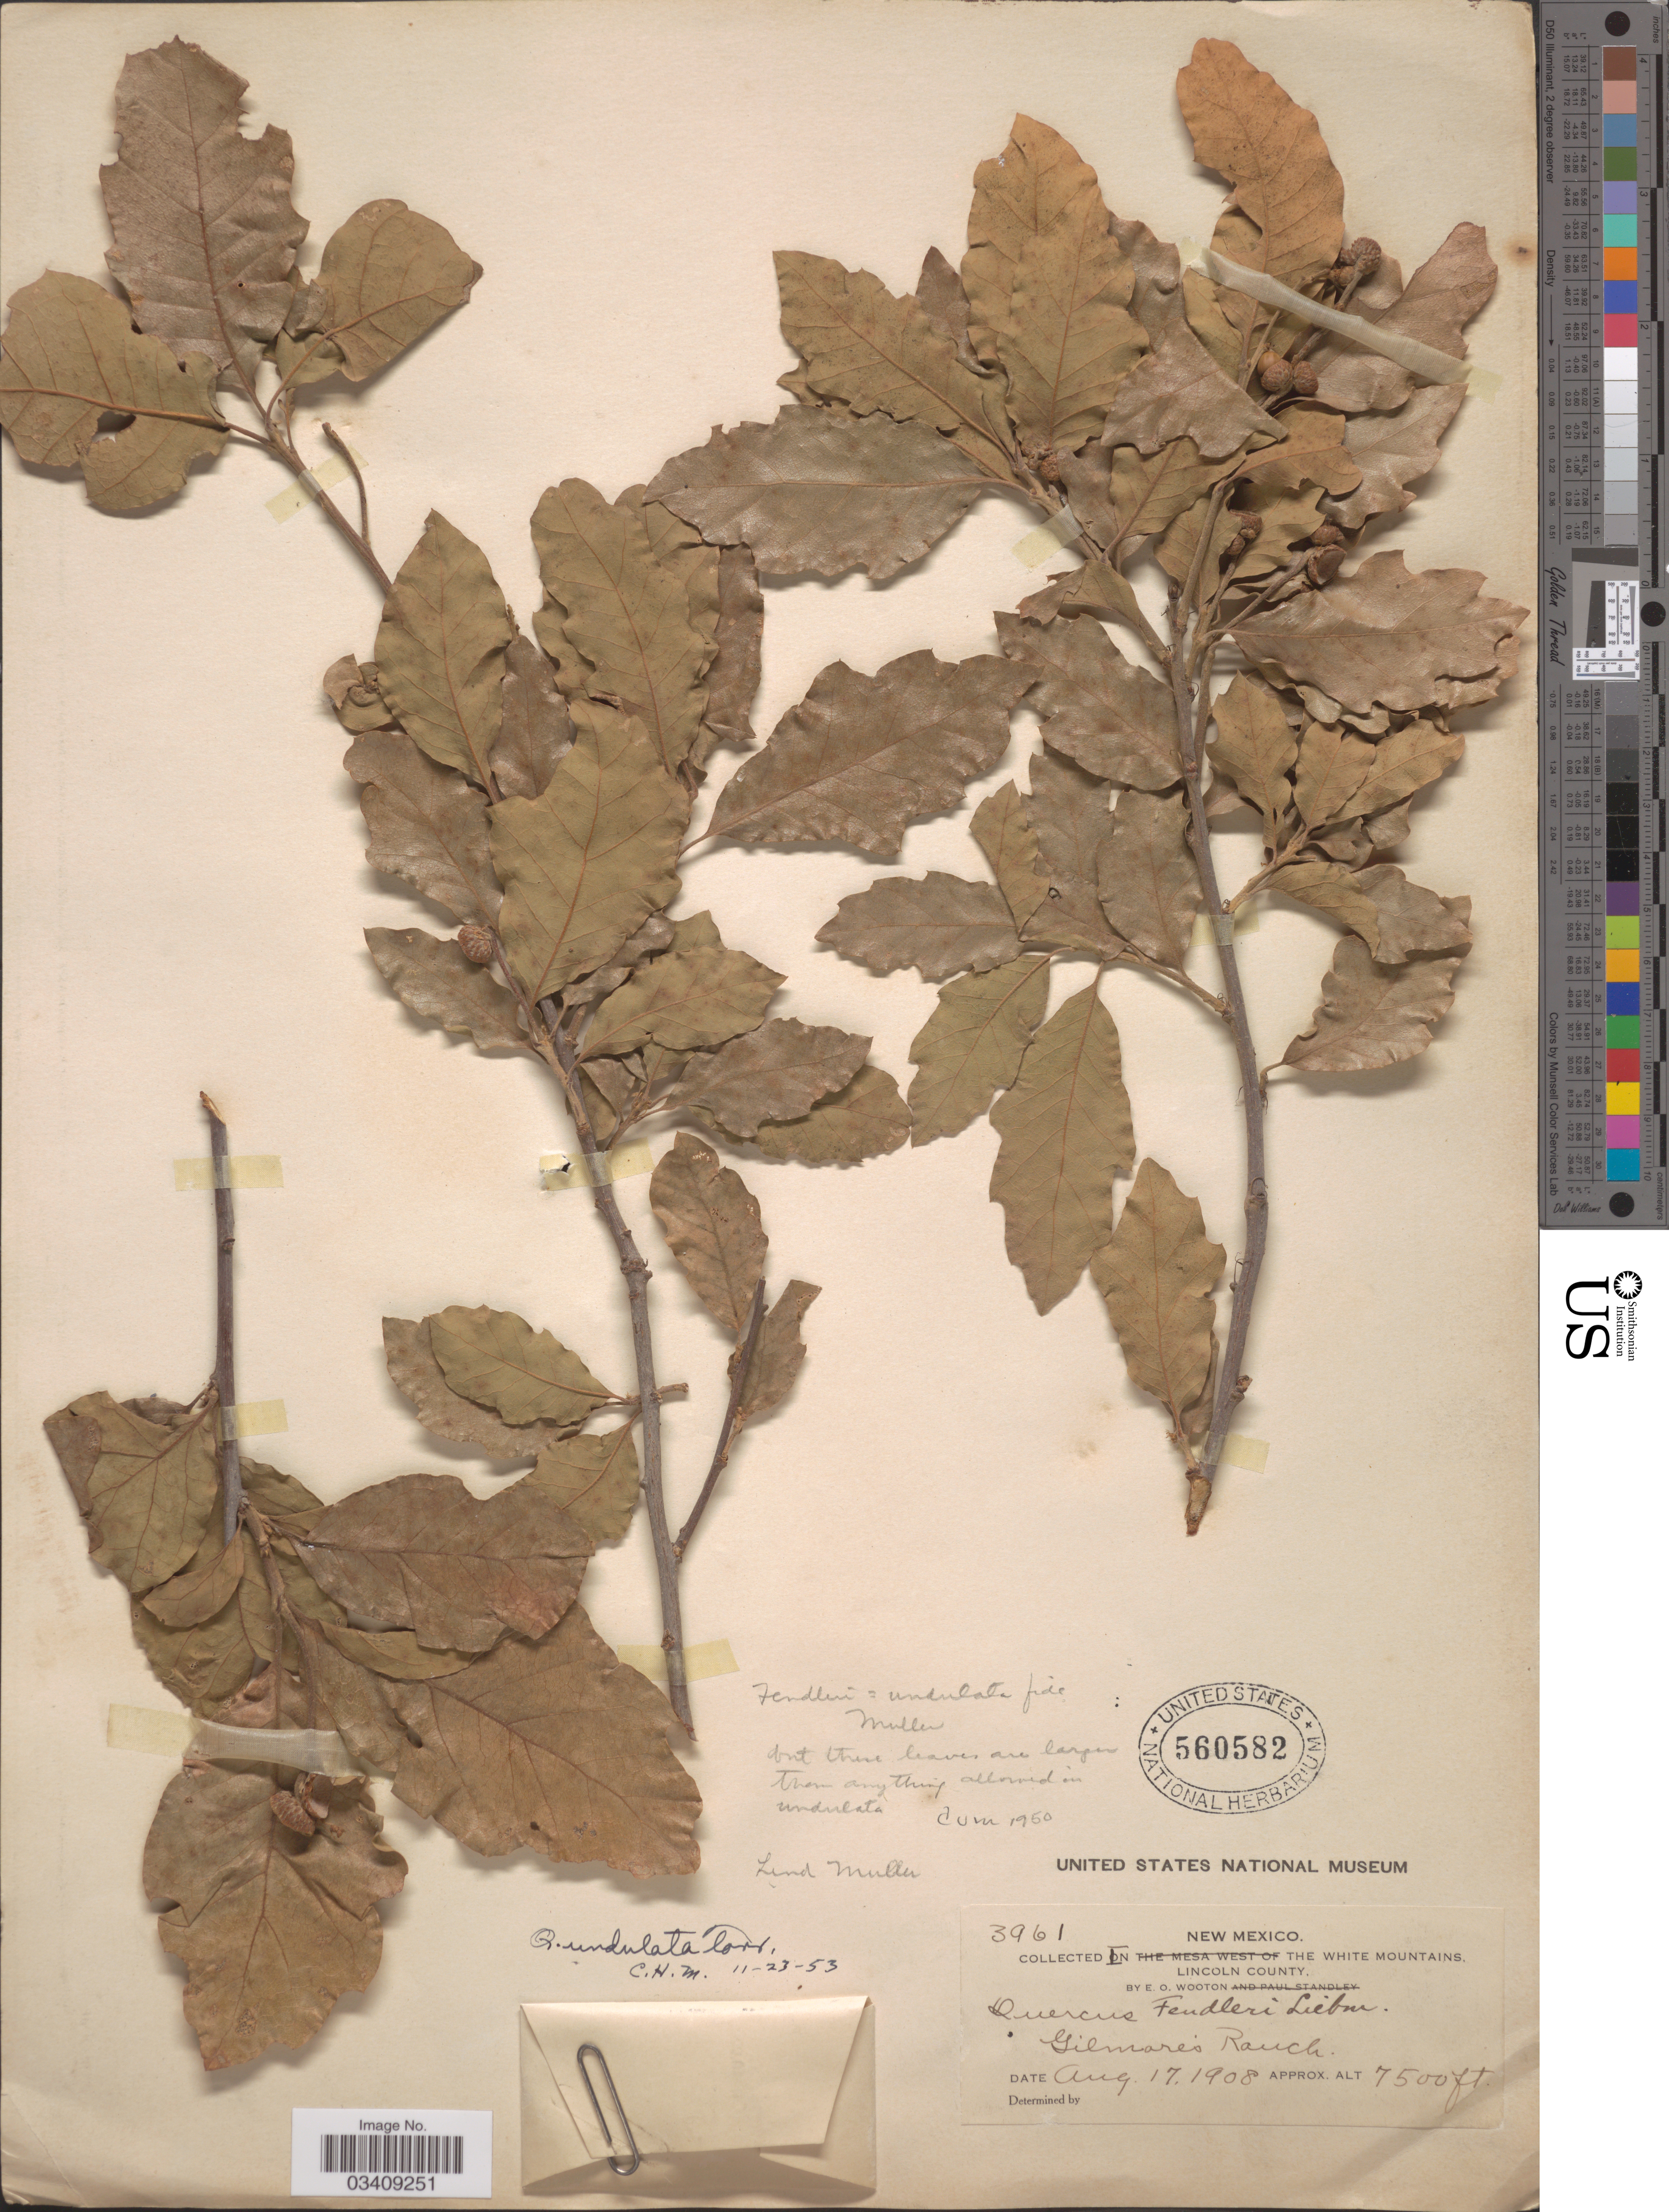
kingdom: Plantae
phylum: Tracheophyta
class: Magnoliopsida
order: Fagales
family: Fagaceae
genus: Quercus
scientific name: Quercus undulata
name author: Torr.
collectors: E. O. Wooton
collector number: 3961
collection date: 1908-08-17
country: United States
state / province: New Mexico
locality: The White Mountains, Lincoln County. Gilmore's Ranch.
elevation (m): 2286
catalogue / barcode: US 560582